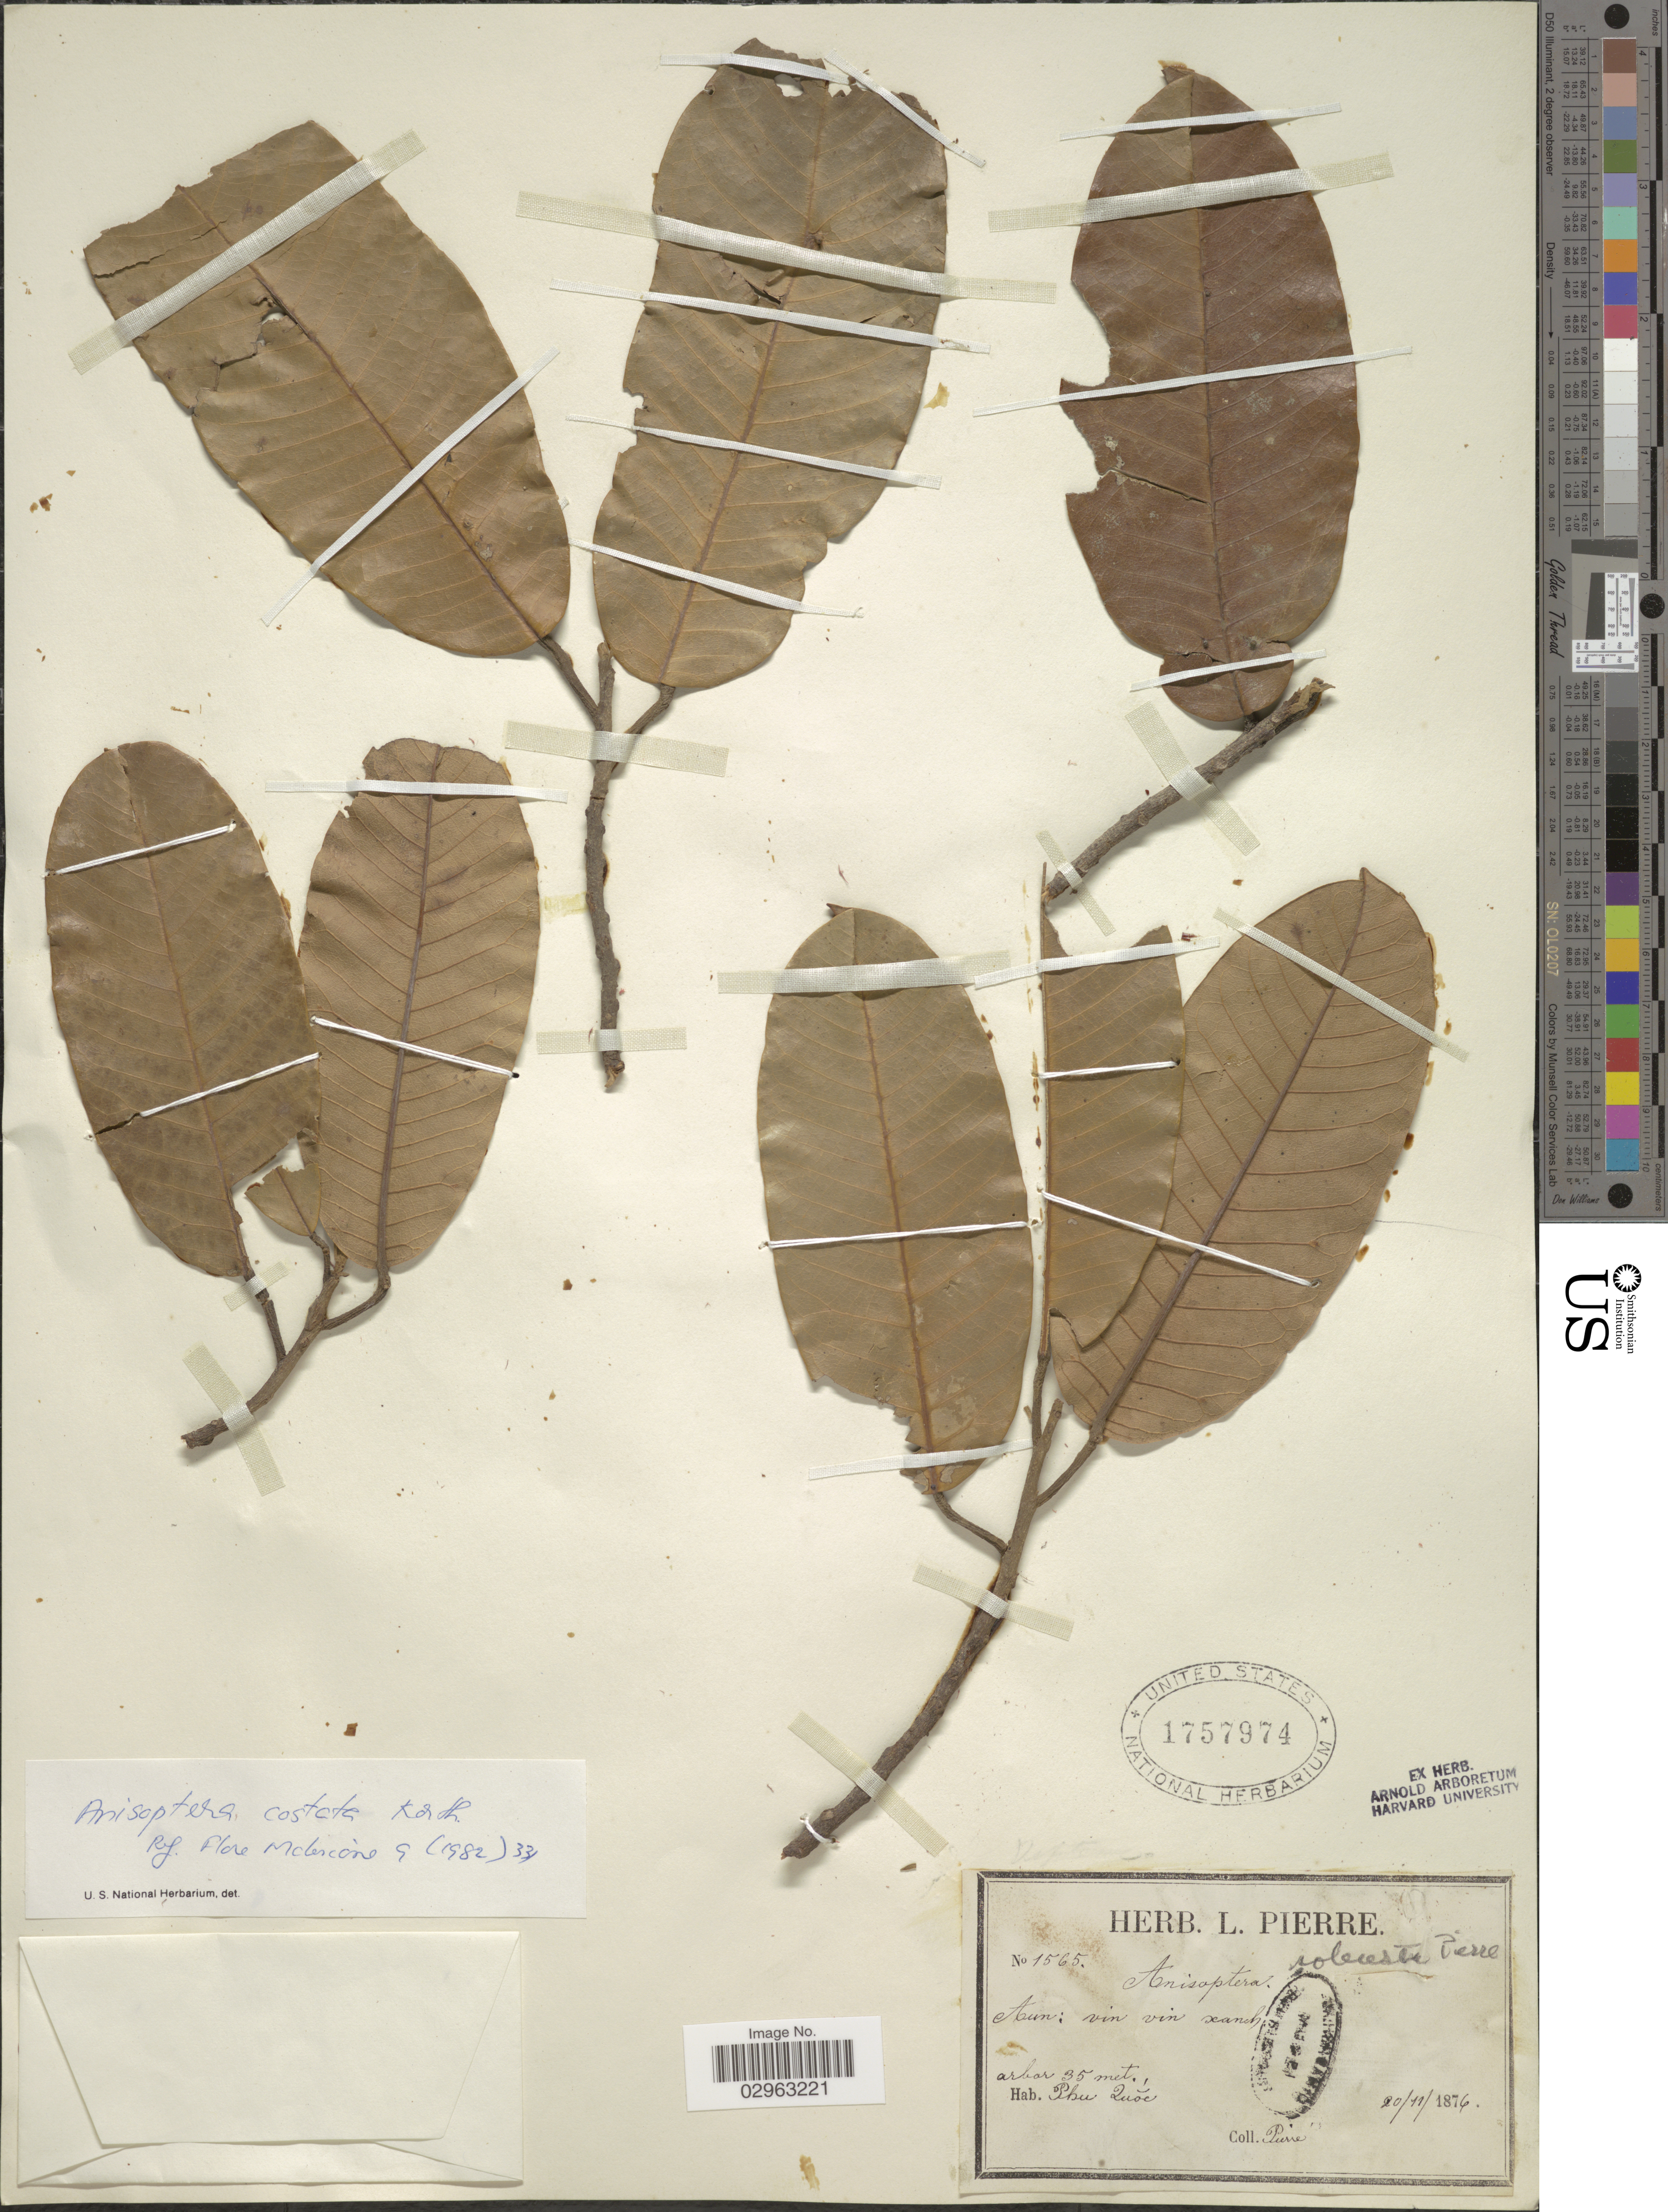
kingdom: Plantae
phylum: Tracheophyta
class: Magnoliopsida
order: Malvales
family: Dipterocarpaceae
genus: Anisoptera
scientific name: Anisoptera costata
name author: Korth.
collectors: -- Pierre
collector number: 1565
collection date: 1876-11-20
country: Vietnam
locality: Aun: vin vin xanch [interpreted], Phu Quoc.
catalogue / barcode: US 1757974